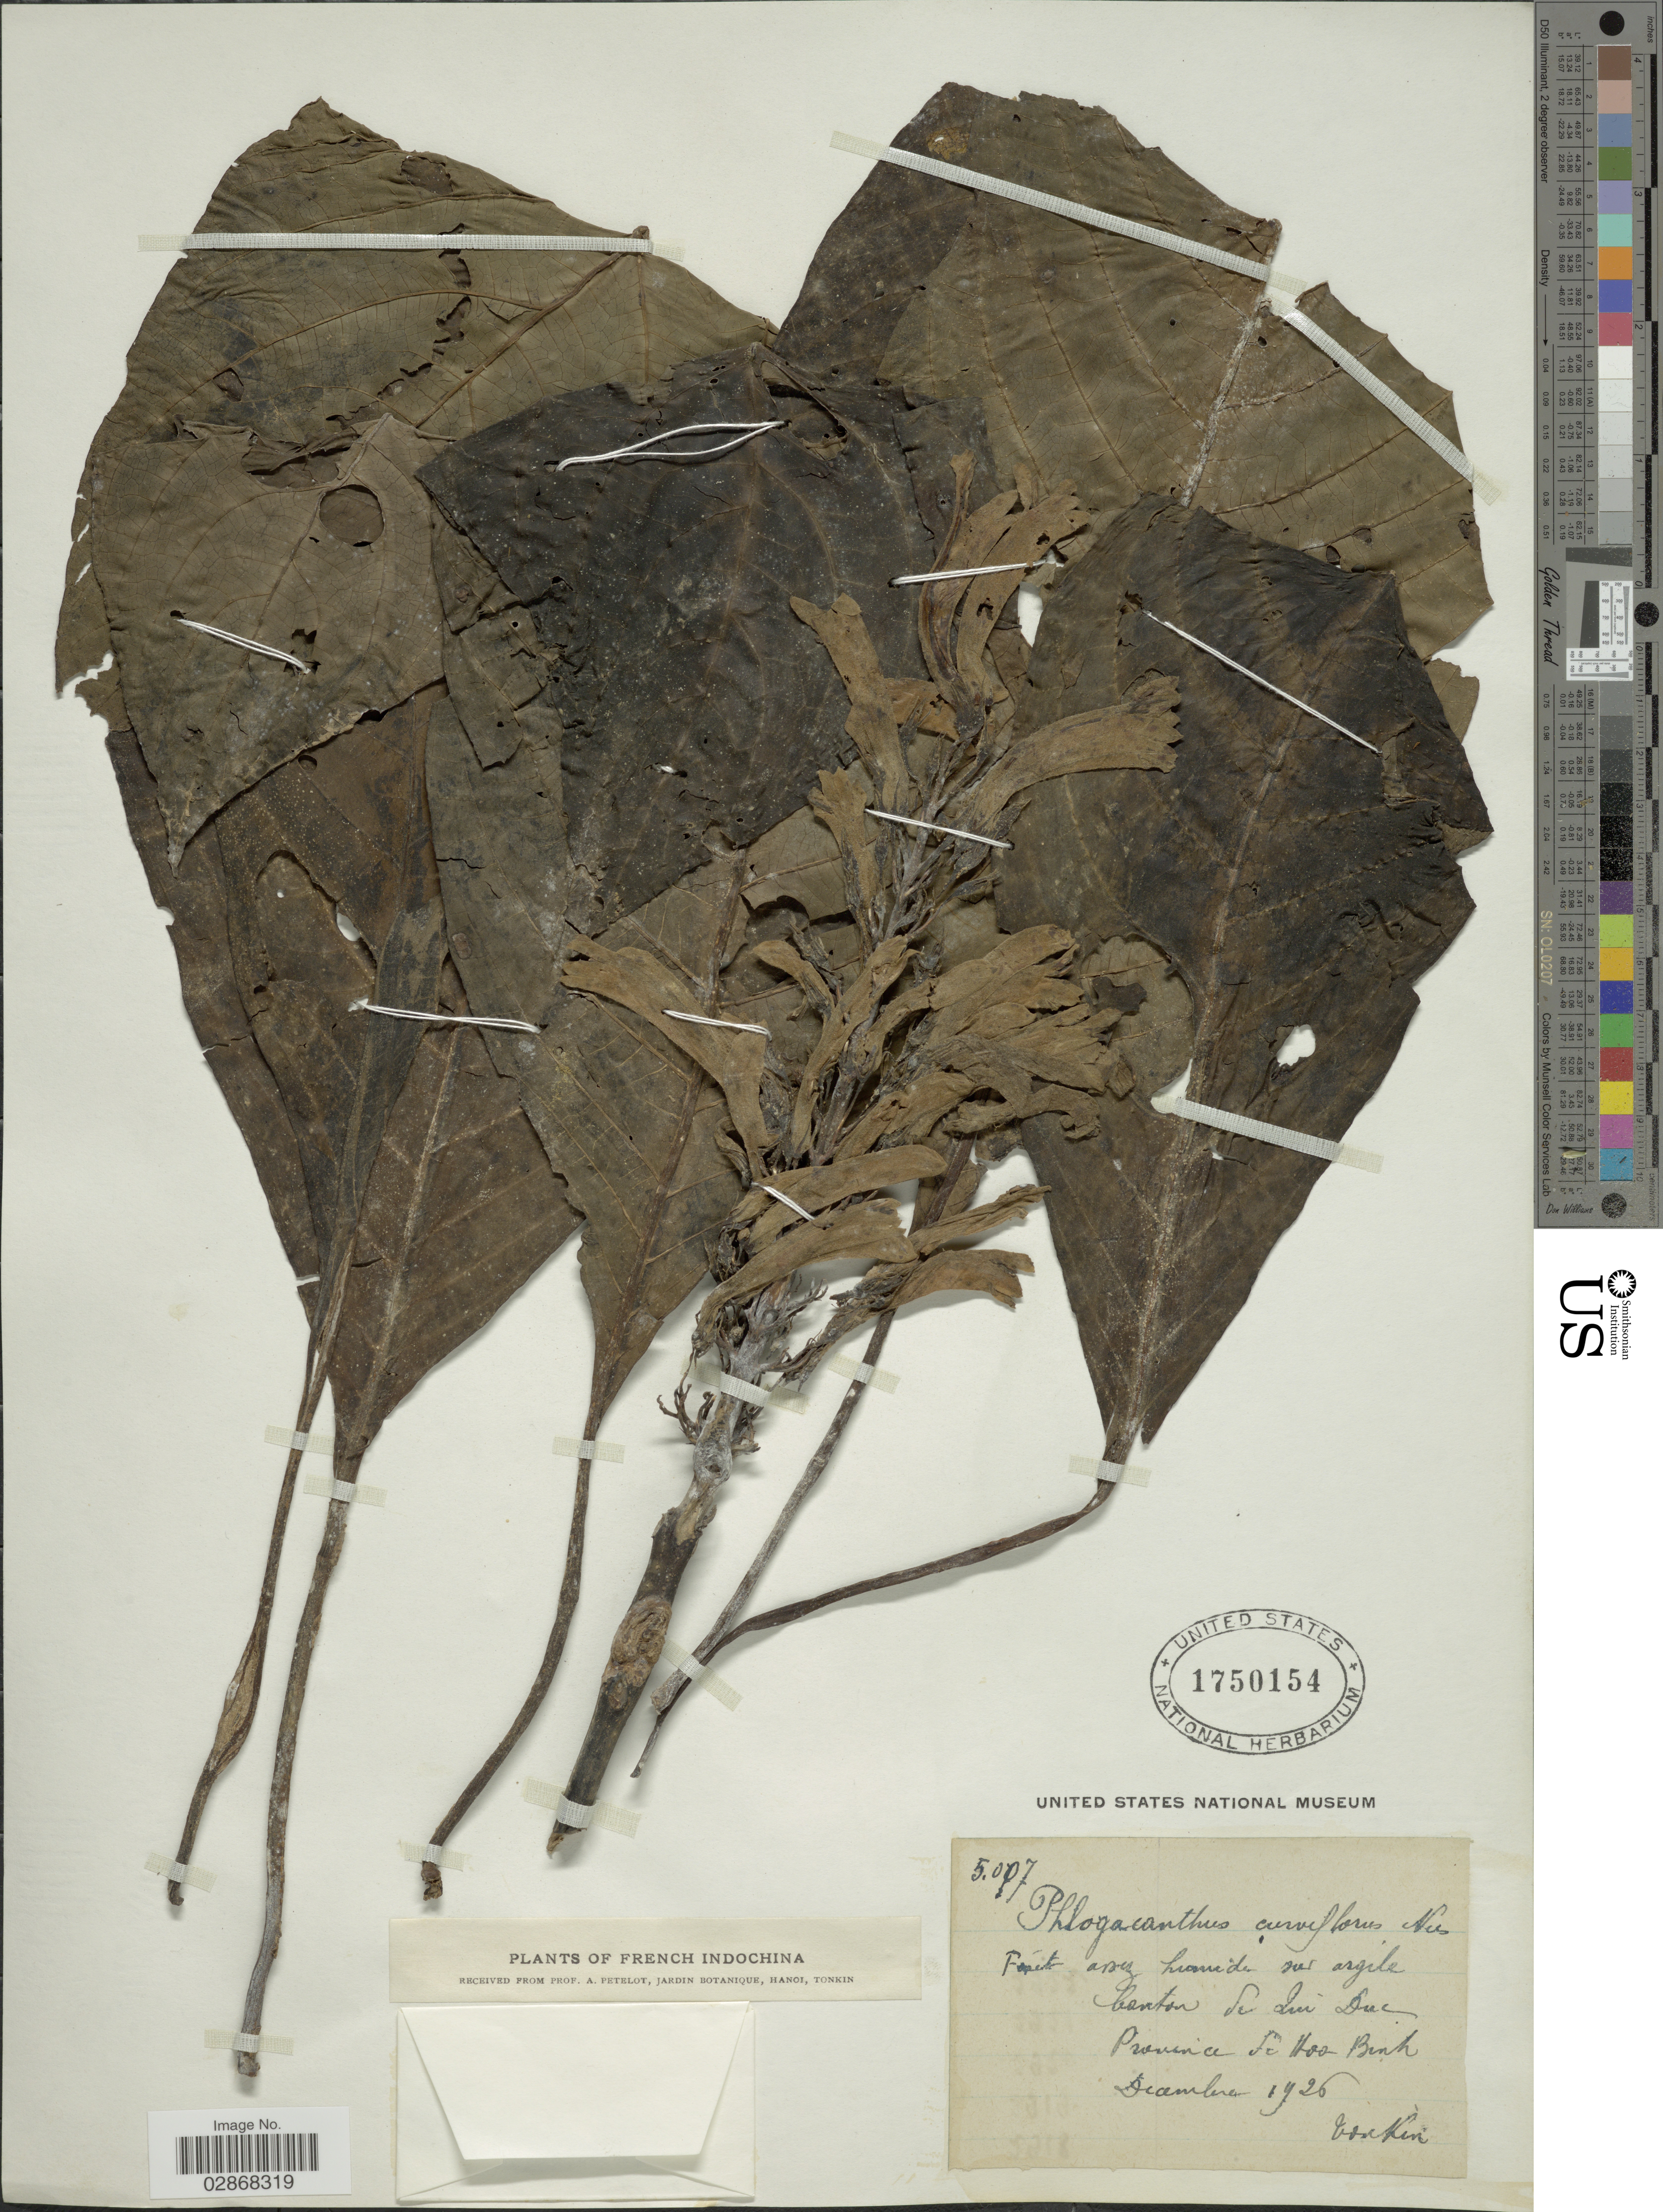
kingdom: Plantae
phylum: Tracheophyta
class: Magnoliopsida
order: Lamiales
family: Acanthaceae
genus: Phlogacanthus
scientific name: Phlogacanthus curviflorus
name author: Nees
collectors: A. Petelot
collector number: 5017*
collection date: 1926-12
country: Vietnam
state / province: Hoa Binh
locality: Tonkin. Canton de Qui Duc.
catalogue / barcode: US 1750154